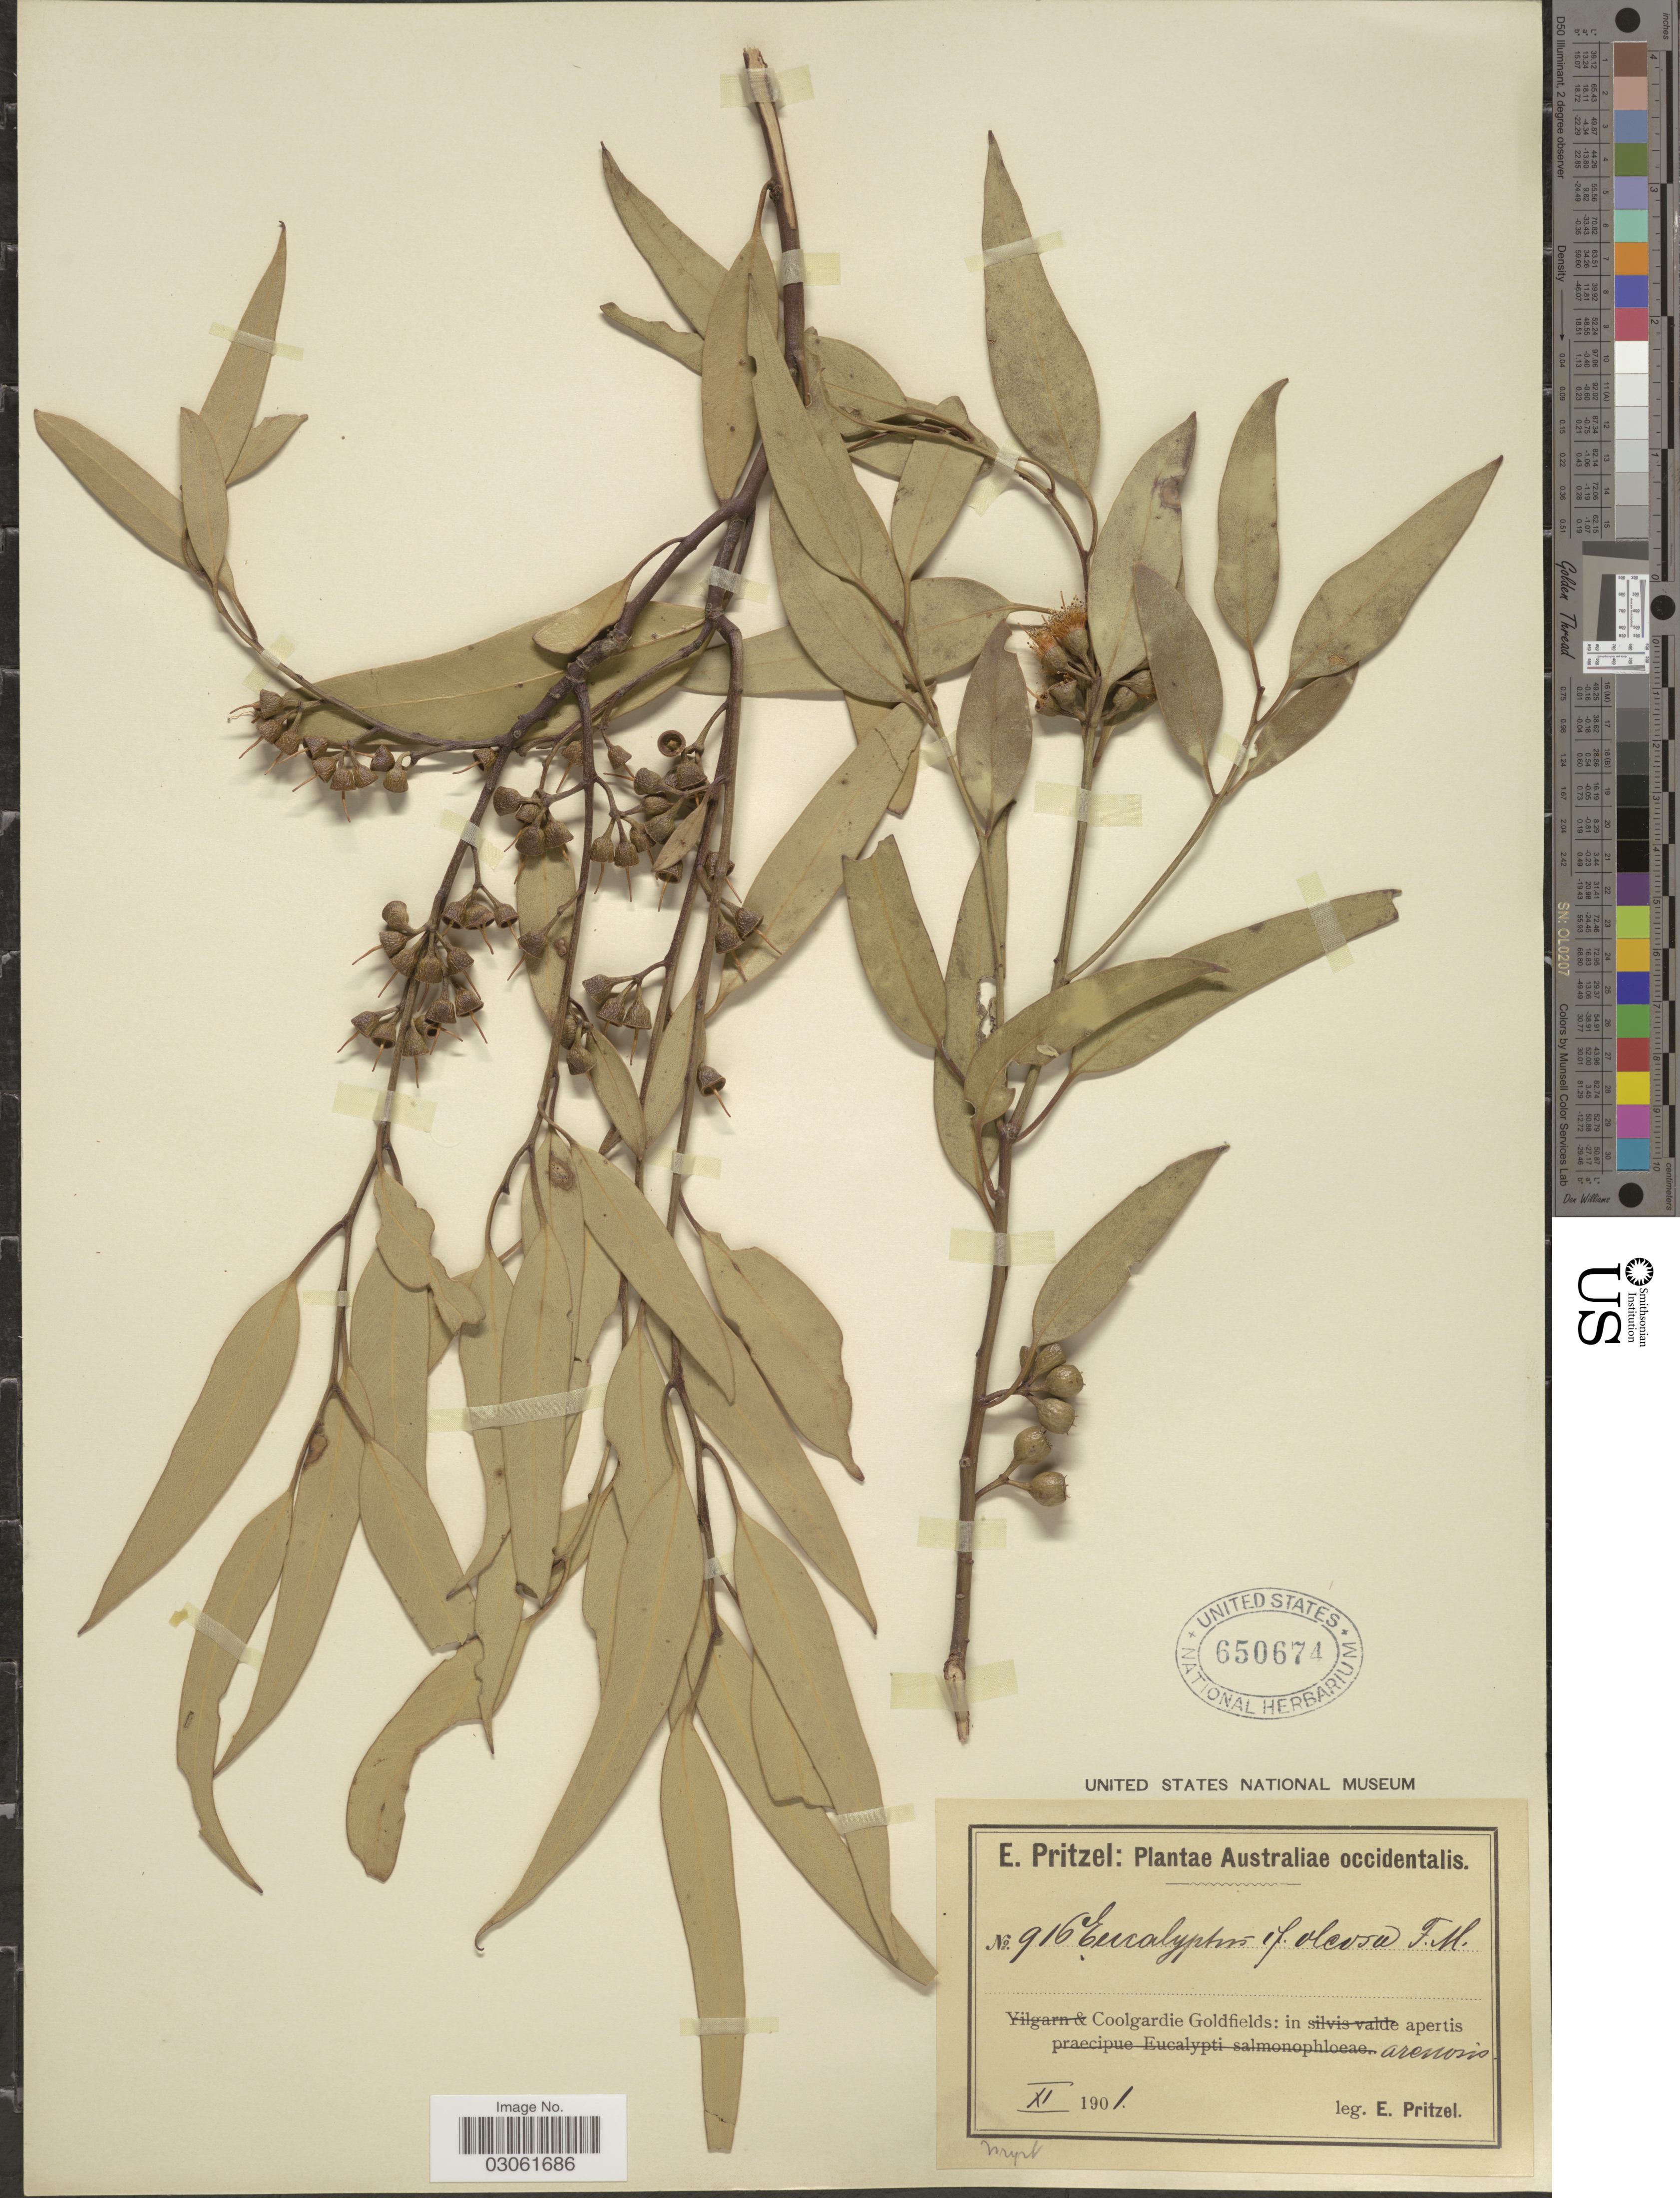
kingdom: Plantae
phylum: Tracheophyta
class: Magnoliopsida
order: Myrtales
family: Myrtaceae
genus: Eucalyptus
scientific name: Eucalyptus oleosa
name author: F. Muell. ex Miq.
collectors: E. G. Pritzel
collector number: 916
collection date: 1901-11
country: Australia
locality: Australiae occidentalis. Coolgardie Goldfields; in apertis arenosis.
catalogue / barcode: US 650674